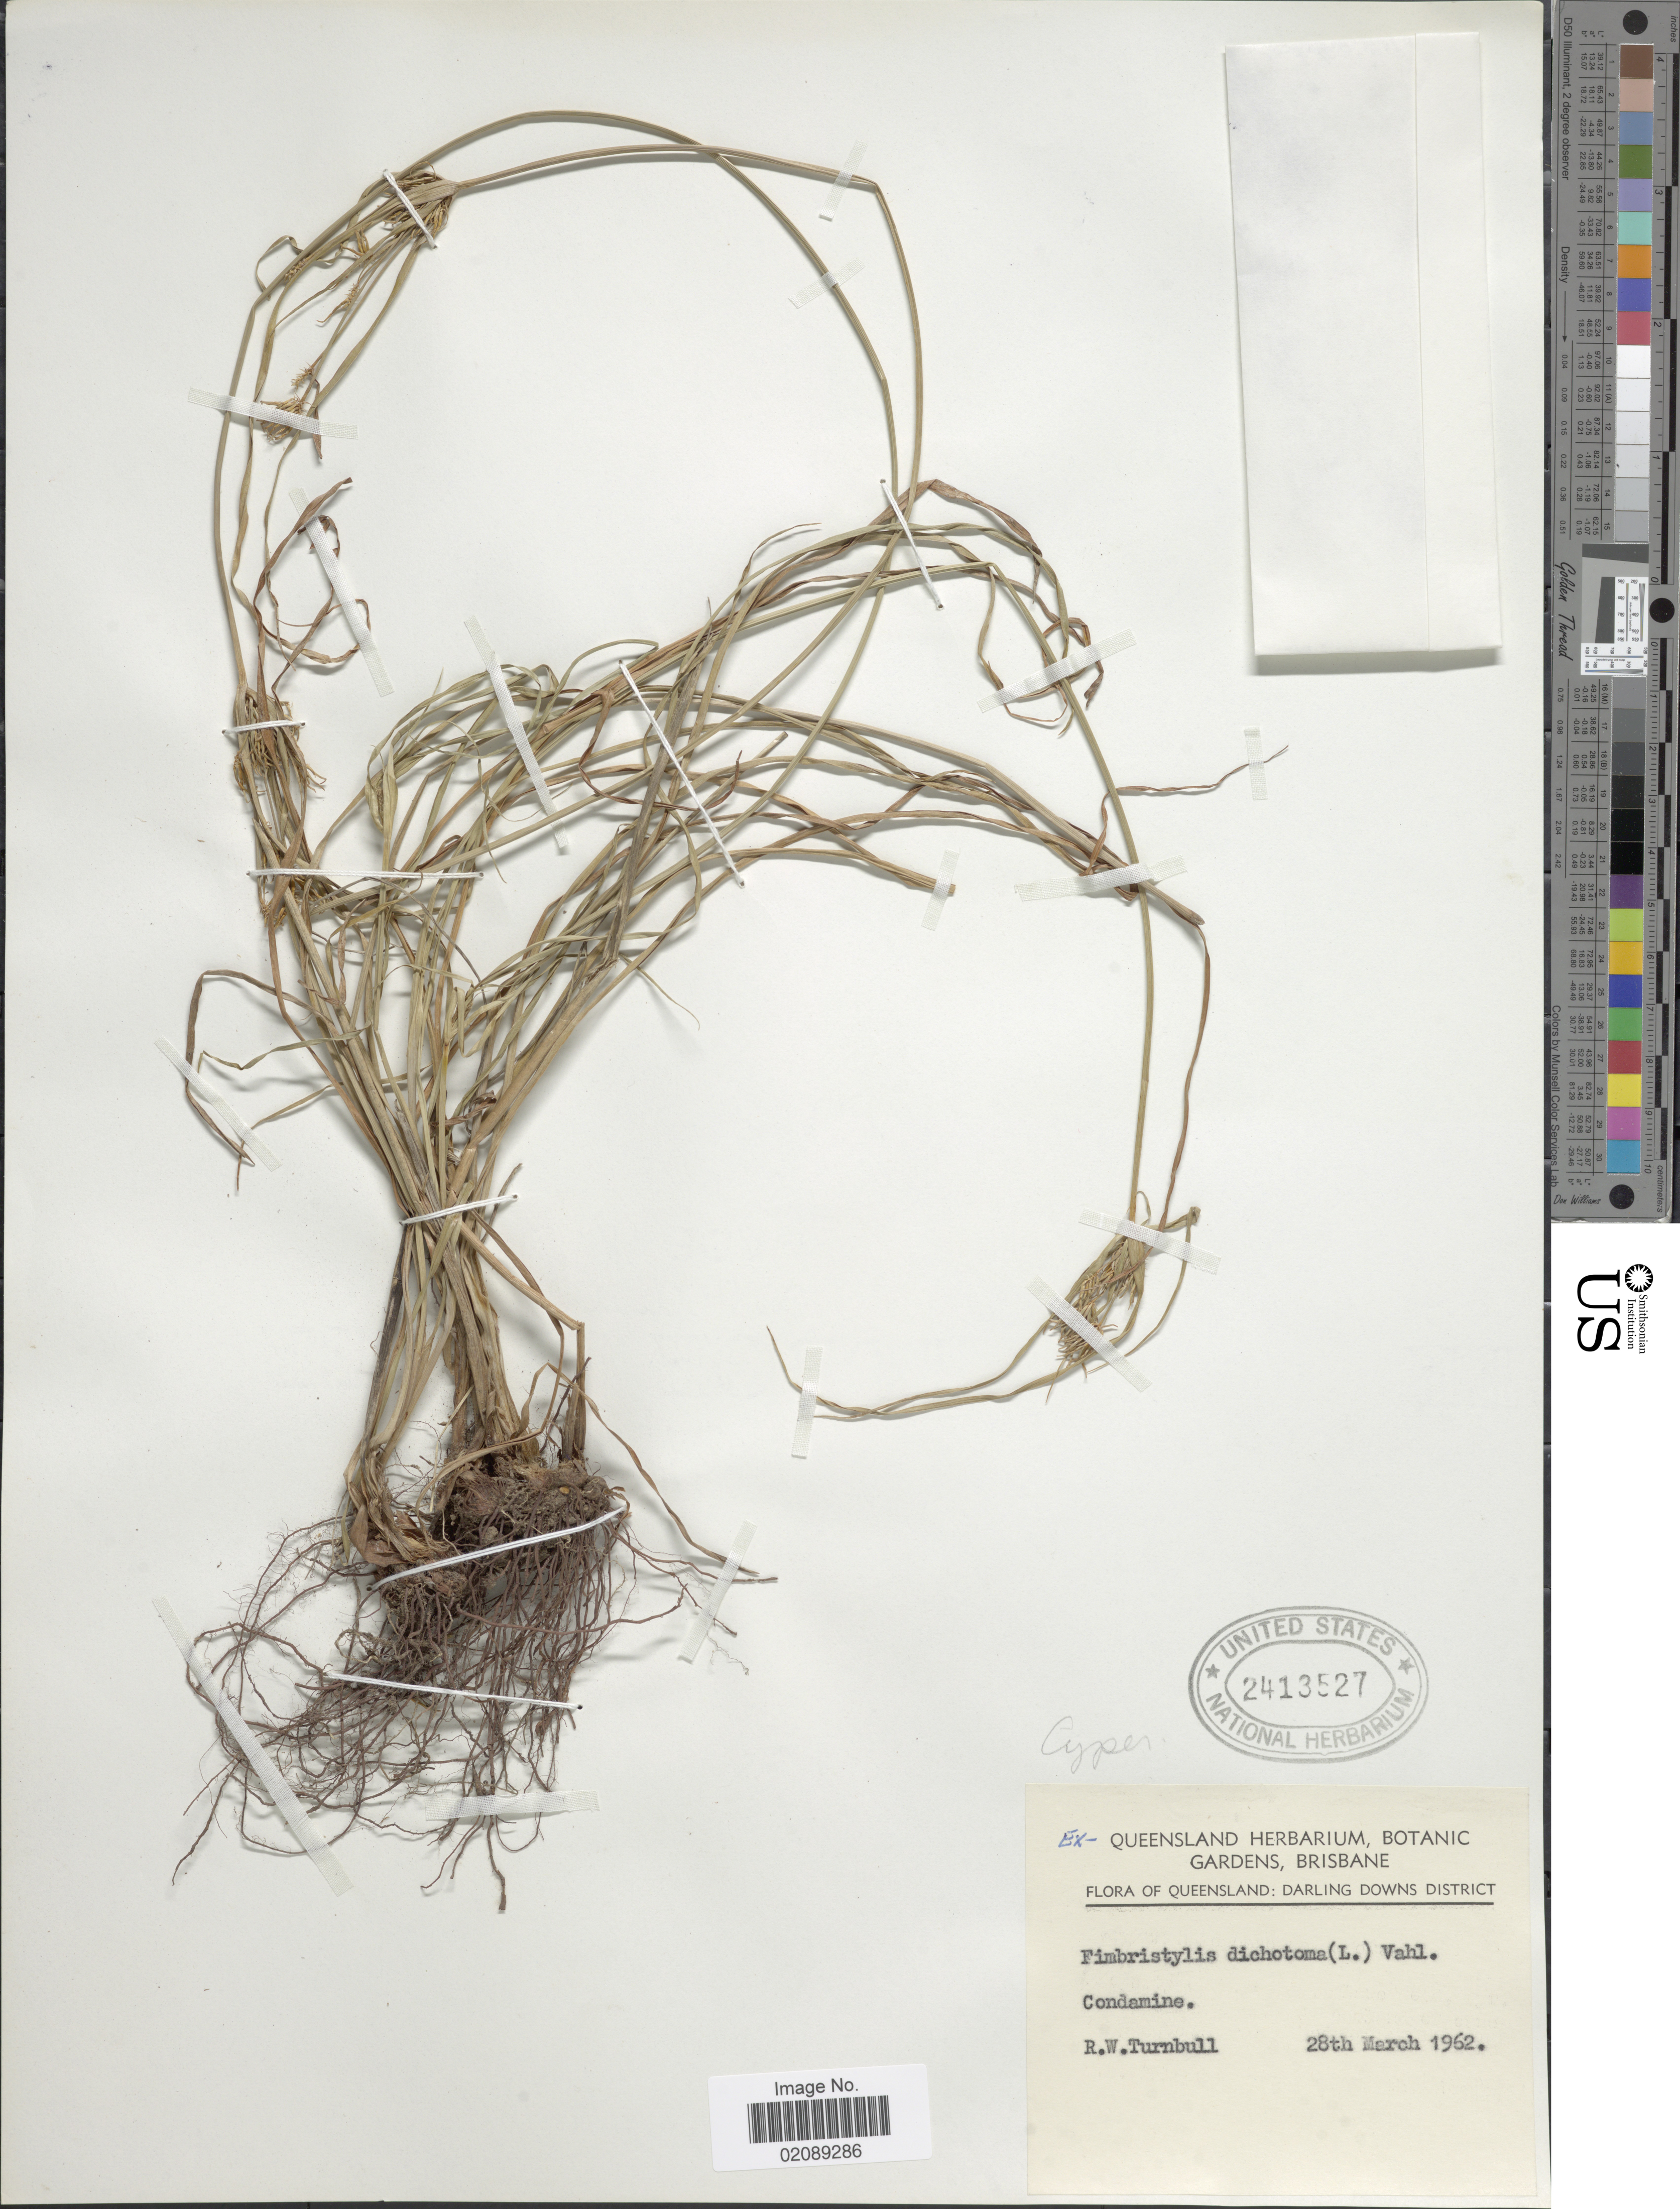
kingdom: Plantae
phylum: Tracheophyta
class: Liliopsida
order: Poales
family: Cyperaceae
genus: Fimbristylis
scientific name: Fimbristylis dichotoma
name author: (L.) Vahl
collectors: R. Turnbull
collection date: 1962-03-28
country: Australia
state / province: Queensland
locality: Darling Downs District. Condamine.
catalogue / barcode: US 2413527